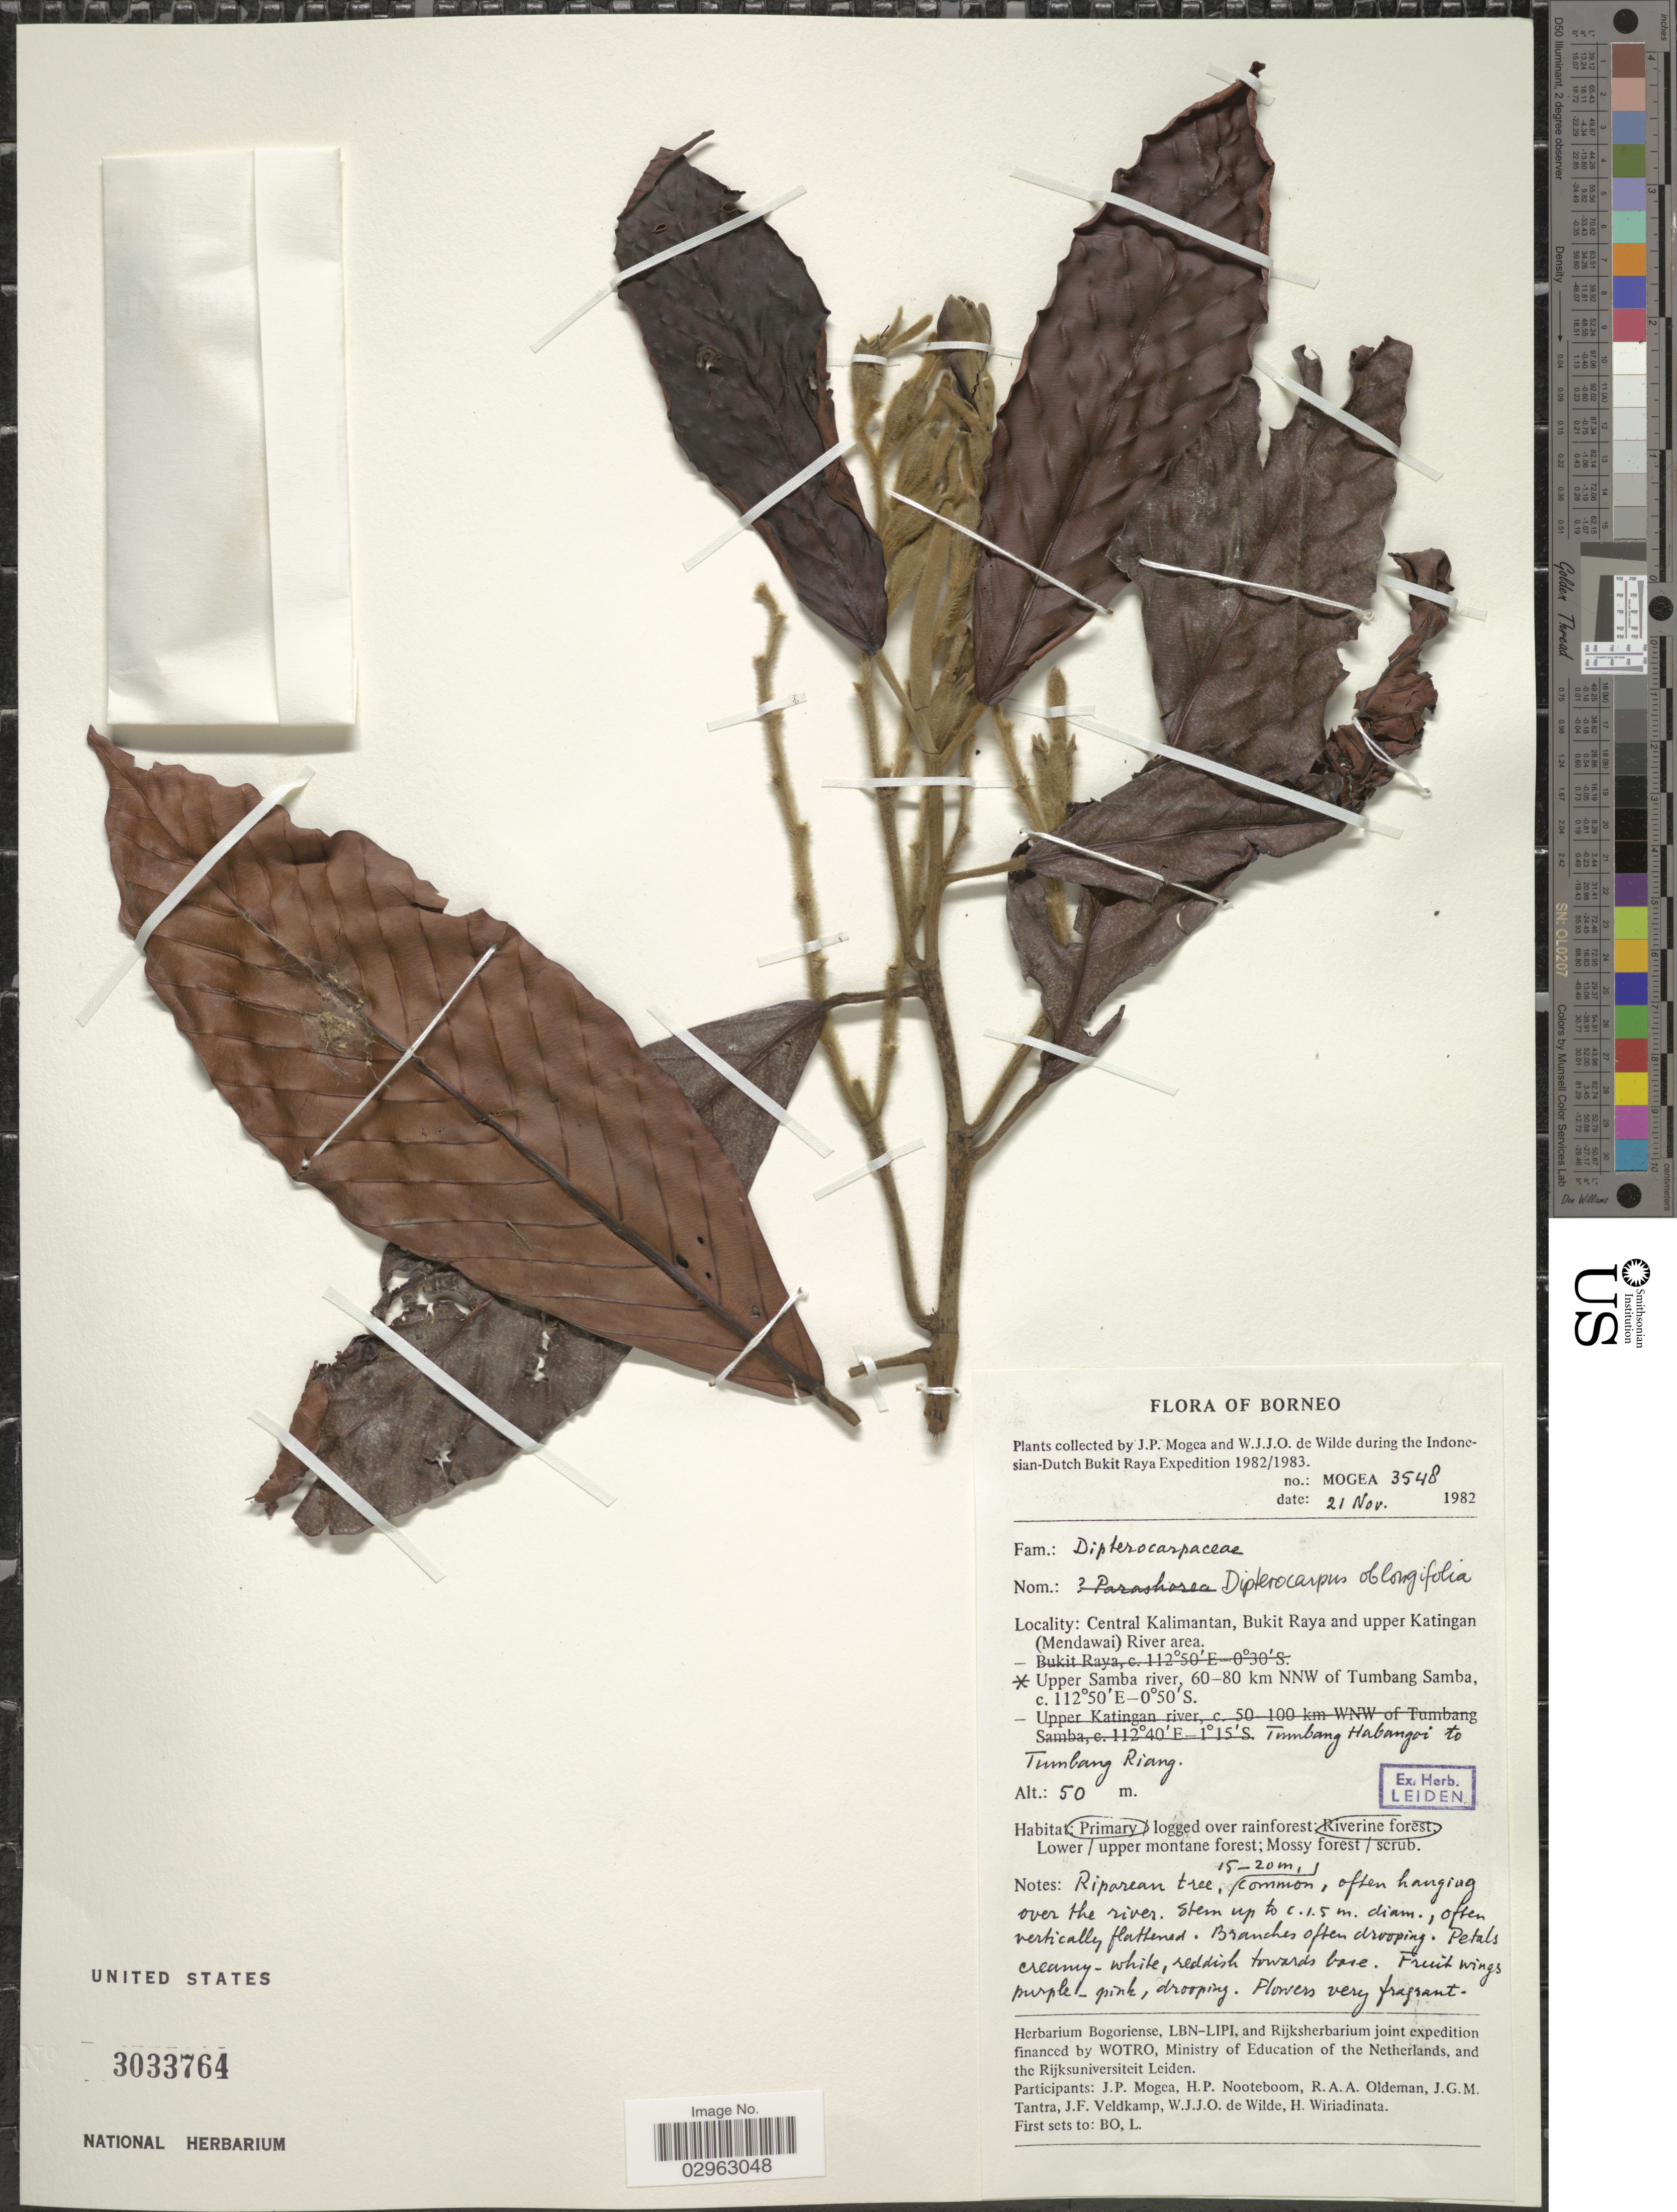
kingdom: Plantae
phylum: Tracheophyta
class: Magnoliopsida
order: Malvales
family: Dipterocarpaceae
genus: Dipterocarpus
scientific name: Dipterocarpus oblongifolius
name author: Blume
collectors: J. Mogea & W. J. de Wilde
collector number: MOGEA 3548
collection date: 1982-11-21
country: Indonesia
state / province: Kalimantan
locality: Borneo. Central Kalimantan, Bukit Raya and upper Katingan (Mendawai) River area. Upper Samba river, 60-80 km NNW of Tumbang Samba. Tumbang Riang.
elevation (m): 50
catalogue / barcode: US 3033764